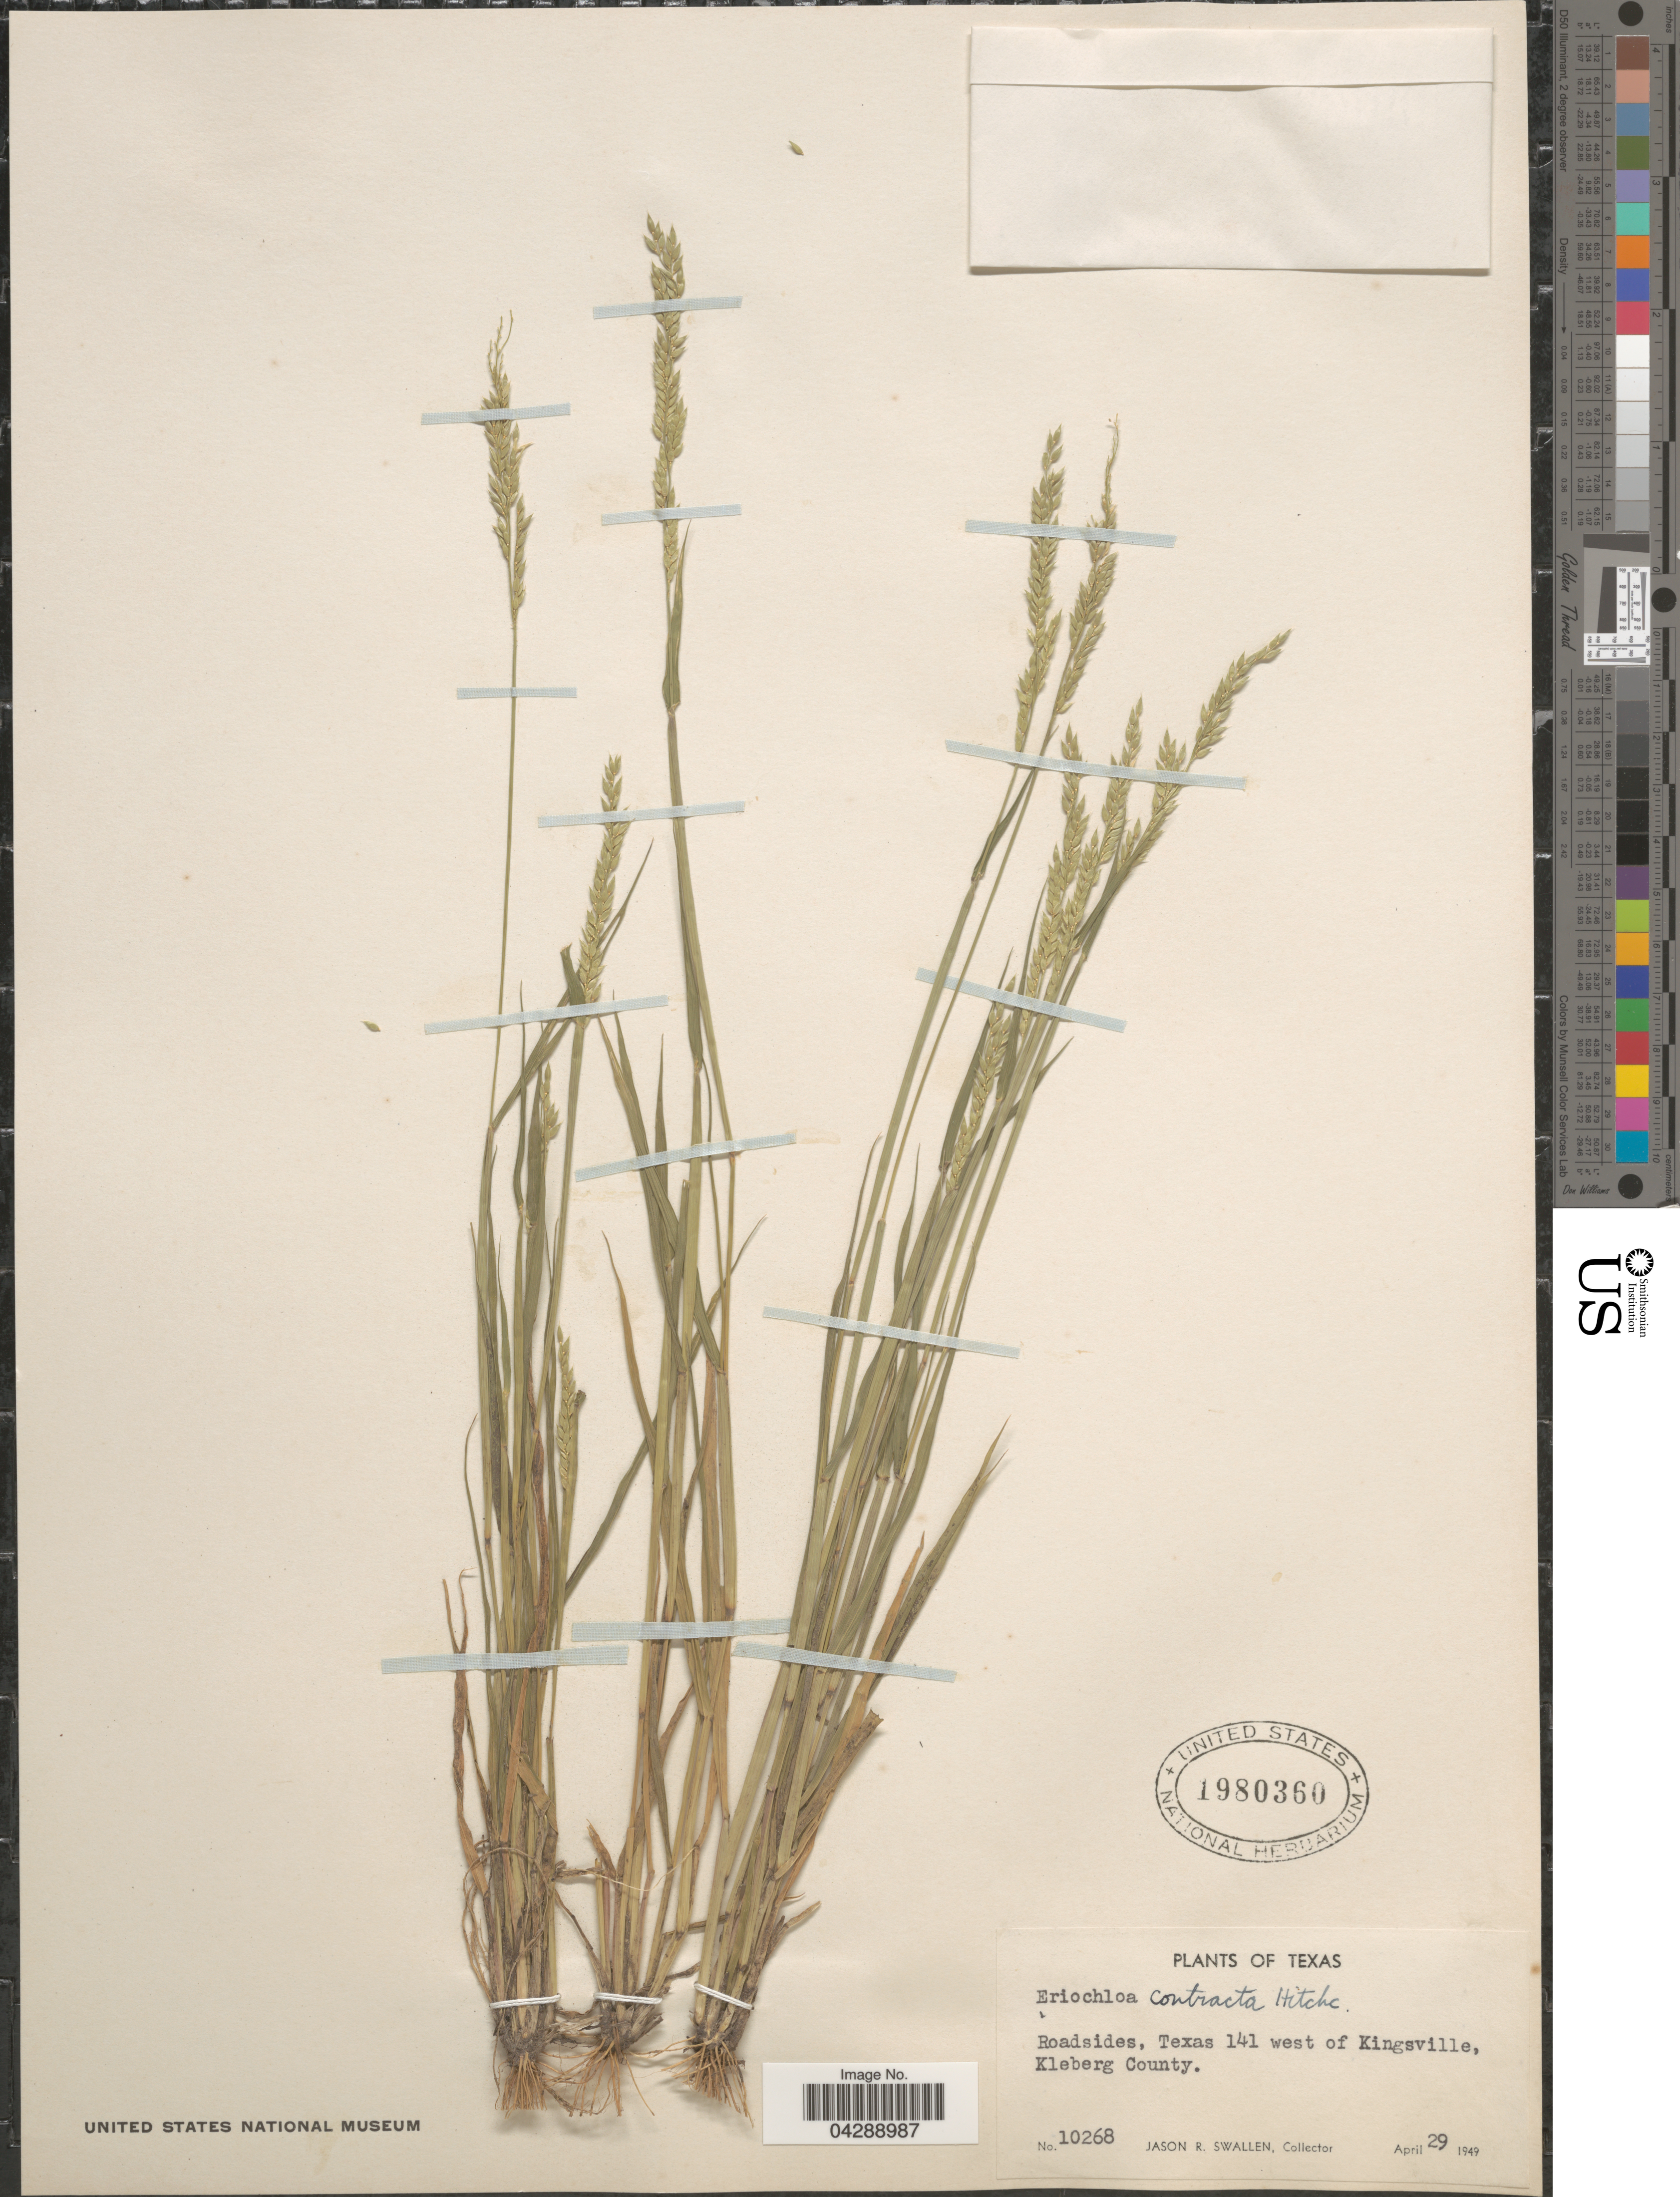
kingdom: Plantae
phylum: Tracheophyta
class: Liliopsida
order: Poales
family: Poaceae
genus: Eriochloa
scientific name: Eriochloa contracta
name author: Hitchc.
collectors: J. R. Swallen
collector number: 10268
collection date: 1949-04-29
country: United States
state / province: Texas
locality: Roadsides, Texas 141 west of Kingsville, Kleberg County.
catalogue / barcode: US 1980360